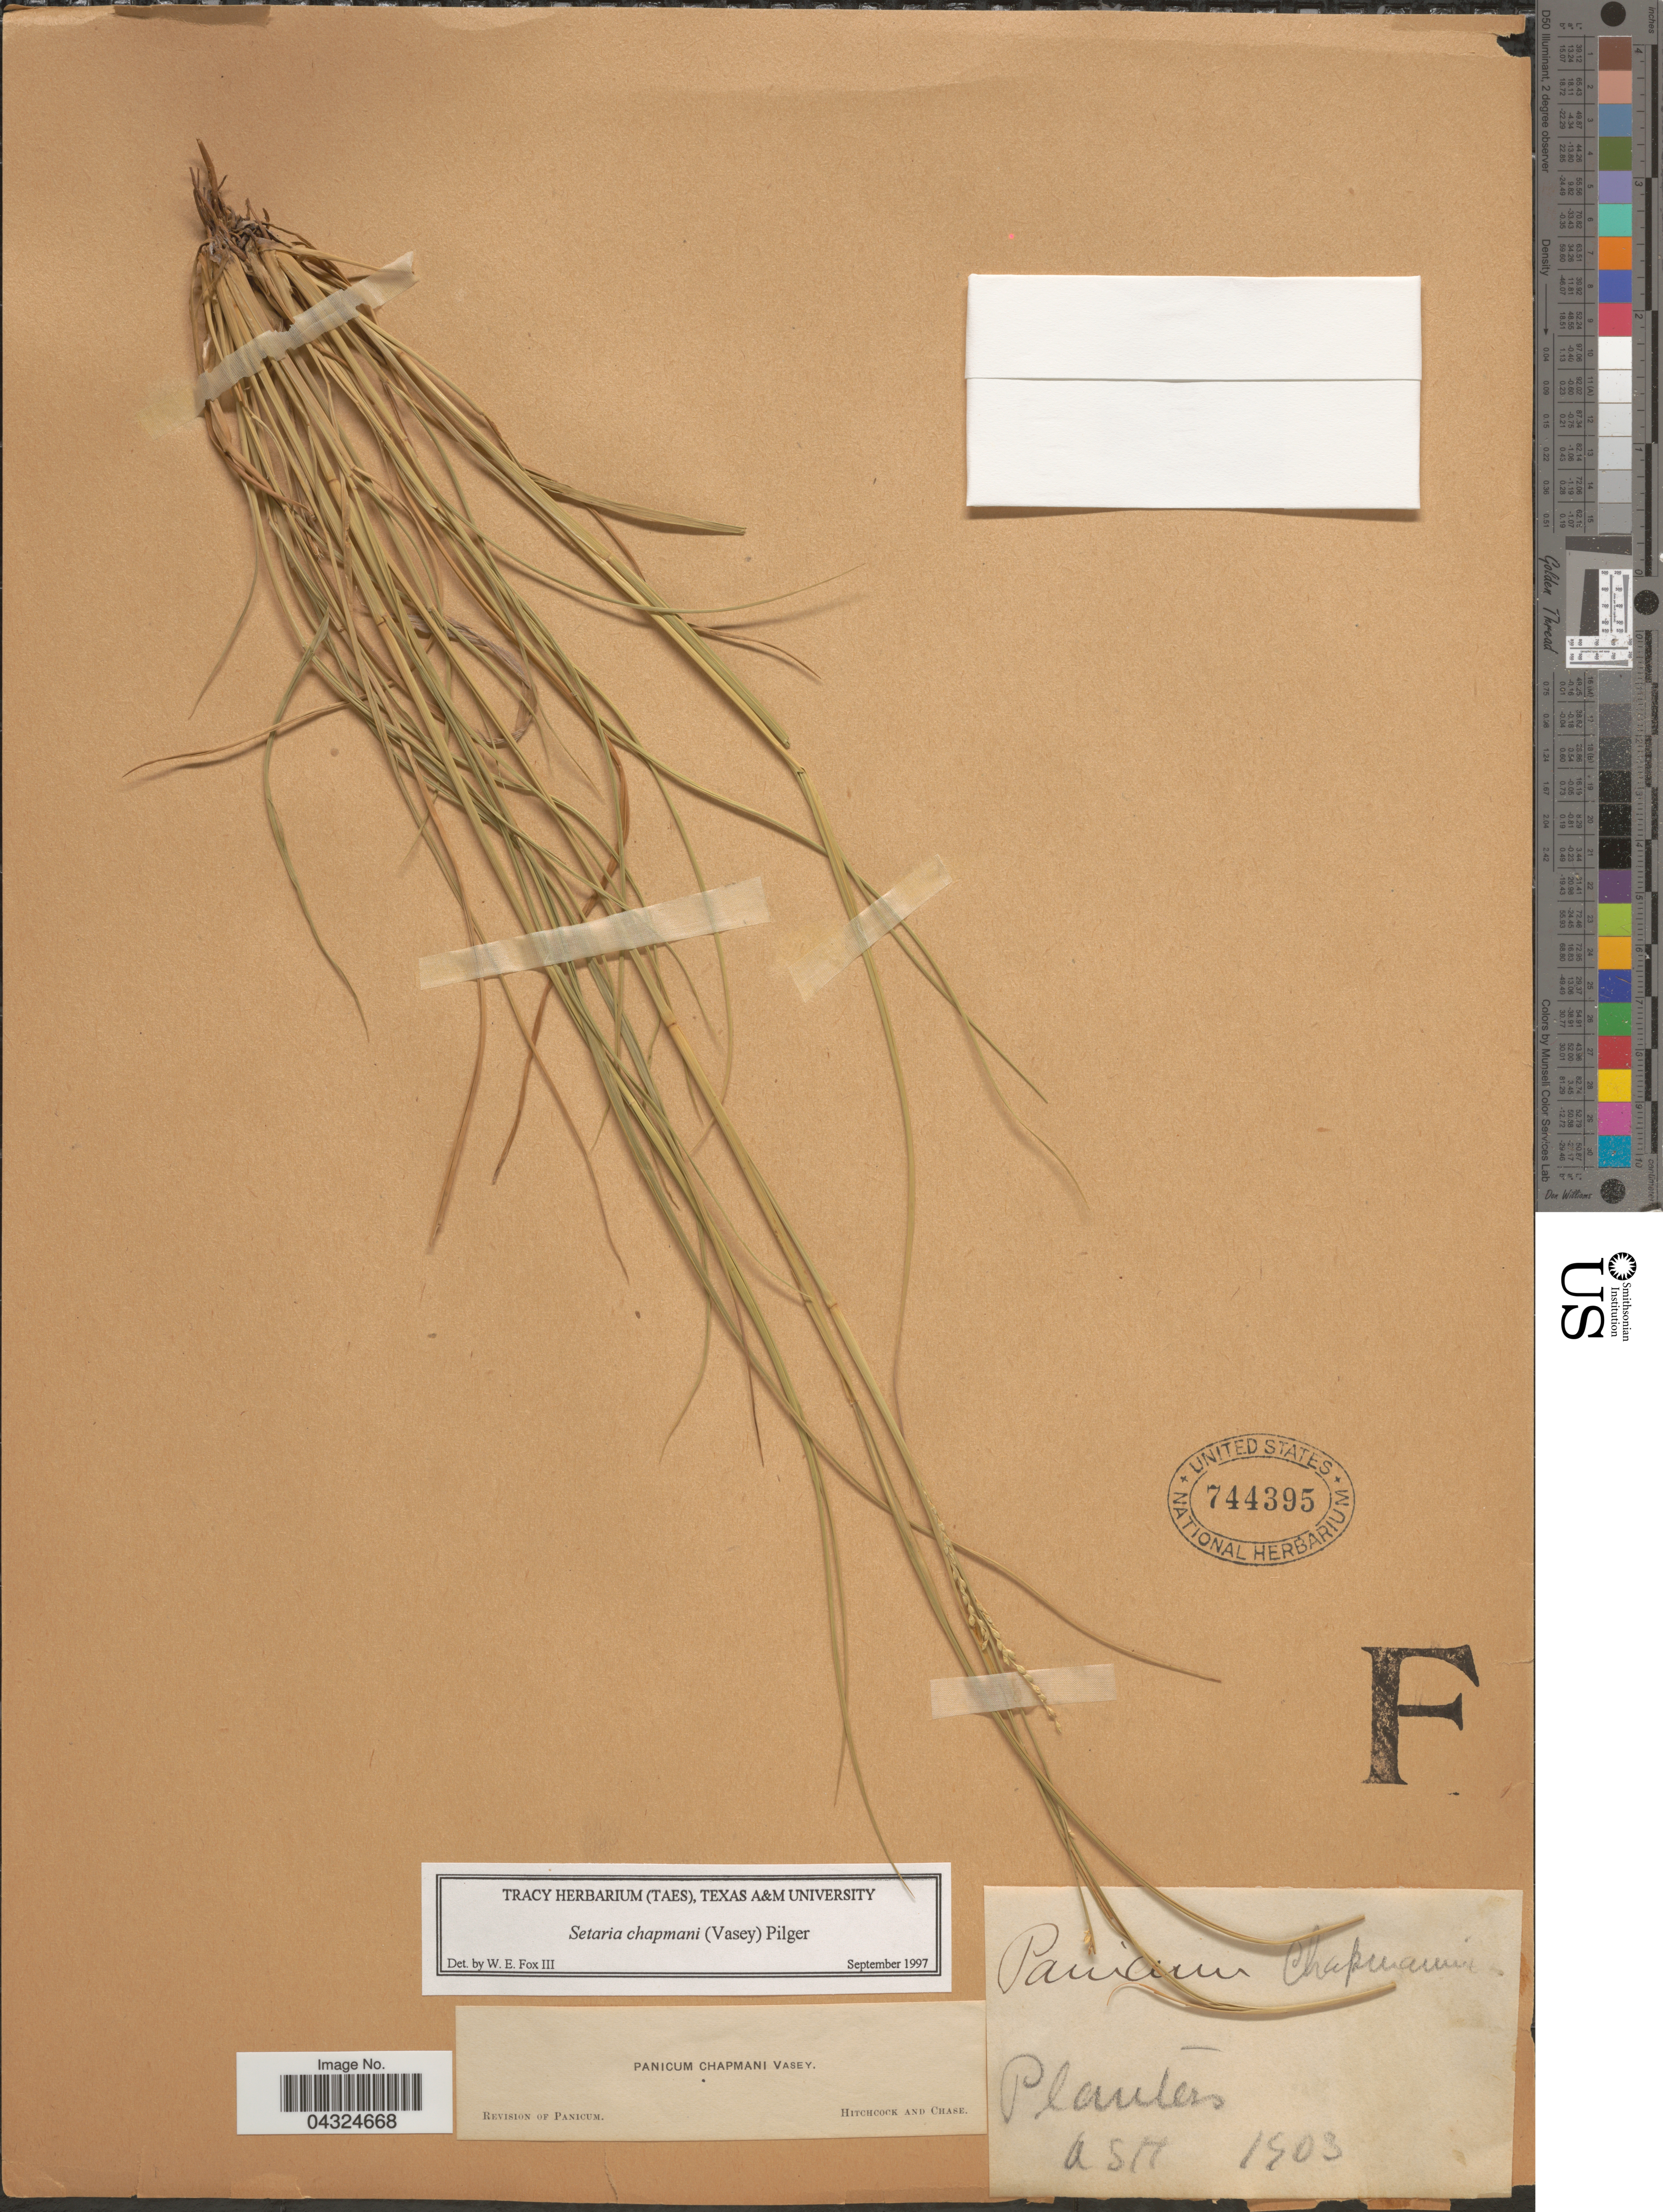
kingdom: Plantae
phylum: Tracheophyta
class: Liliopsida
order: Poales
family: Poaceae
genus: Setaria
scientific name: Setaria chapmanii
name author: (Vasey) Pilg.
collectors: A. H.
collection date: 1903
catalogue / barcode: US 744395